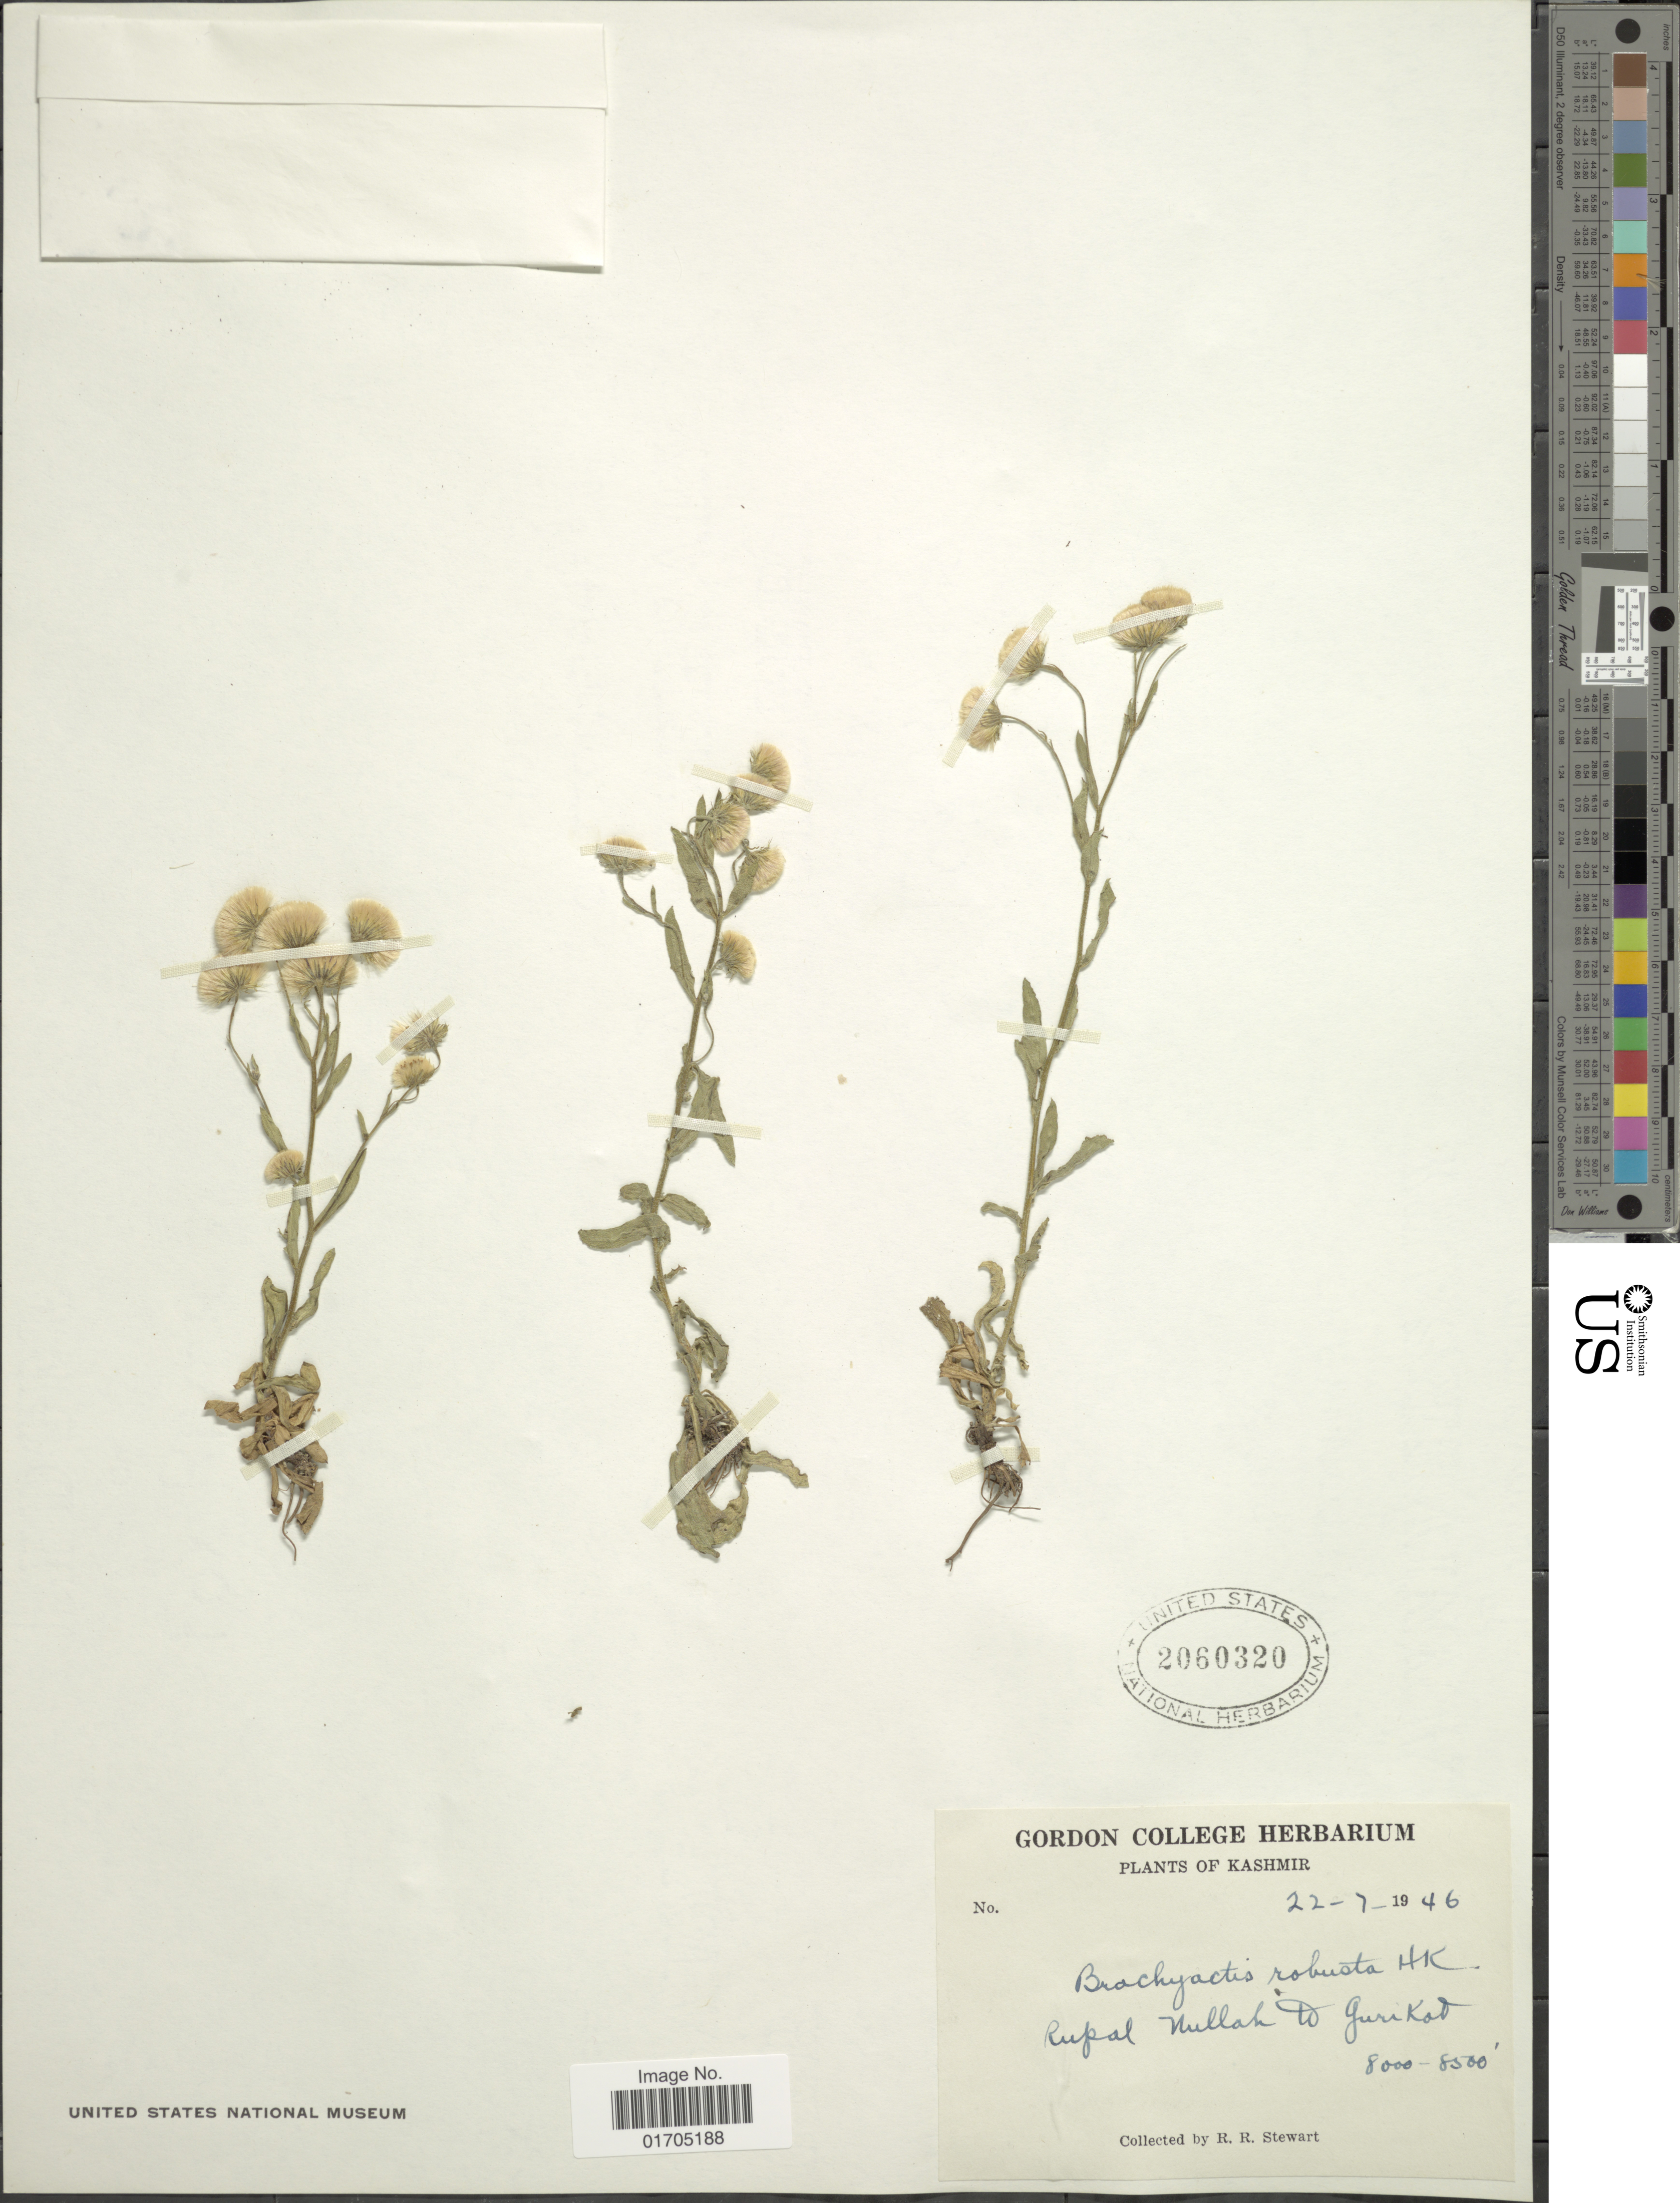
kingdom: Plantae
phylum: Tracheophyta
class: Magnoliopsida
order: Asterales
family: Asteraceae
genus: Brachyactis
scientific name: Brachyactis robusta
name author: Benth. in Hook.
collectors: R. R. Stewart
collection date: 1946-07-22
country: Pakistan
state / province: Gilgit-Baltistan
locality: Kashmir, Rupal Nullah to Gurikot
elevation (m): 2438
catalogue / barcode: US 2060320